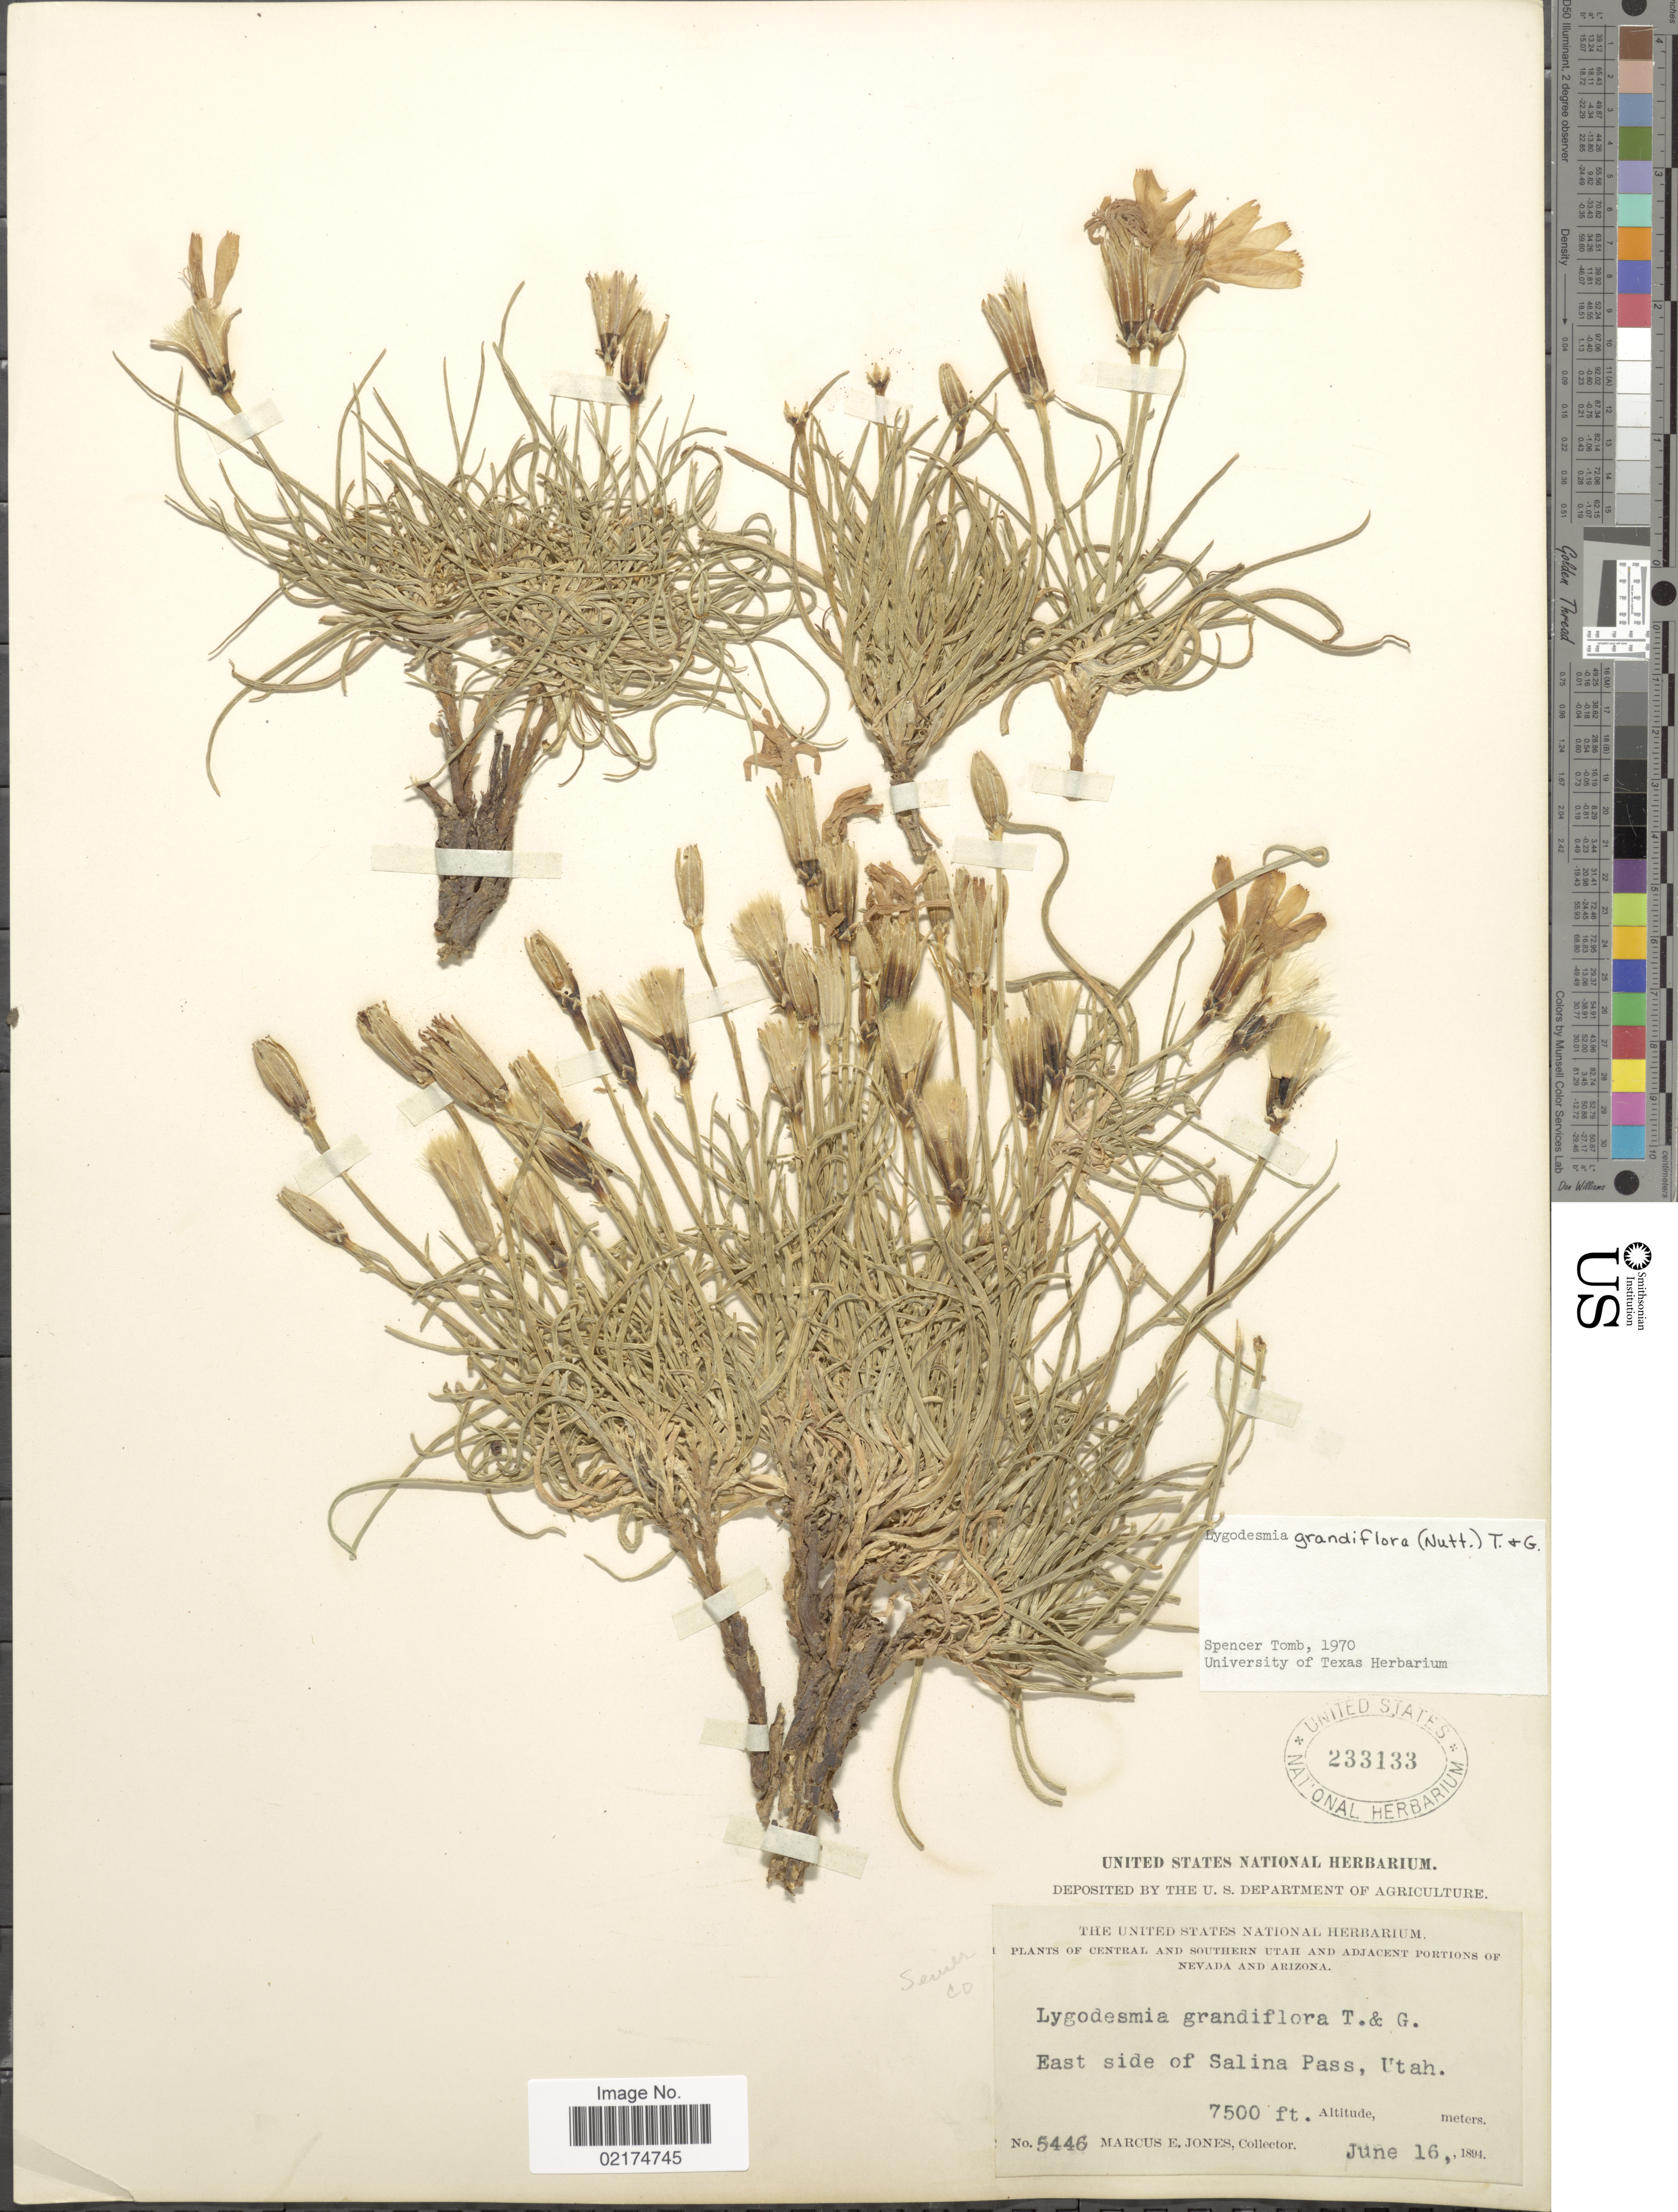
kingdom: Plantae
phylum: Tracheophyta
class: Magnoliopsida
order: Asterales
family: Asteraceae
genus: Lygodesmia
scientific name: Lygodesmia grandiflora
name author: Torr. & A. Gray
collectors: M. E. Jones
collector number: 5446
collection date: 1894-06-16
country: United States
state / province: Utah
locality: Central and Southern Utah and Adjacent Portions of Nevada and Arizona, East side of Salina Pass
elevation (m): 2286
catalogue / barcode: US 233133